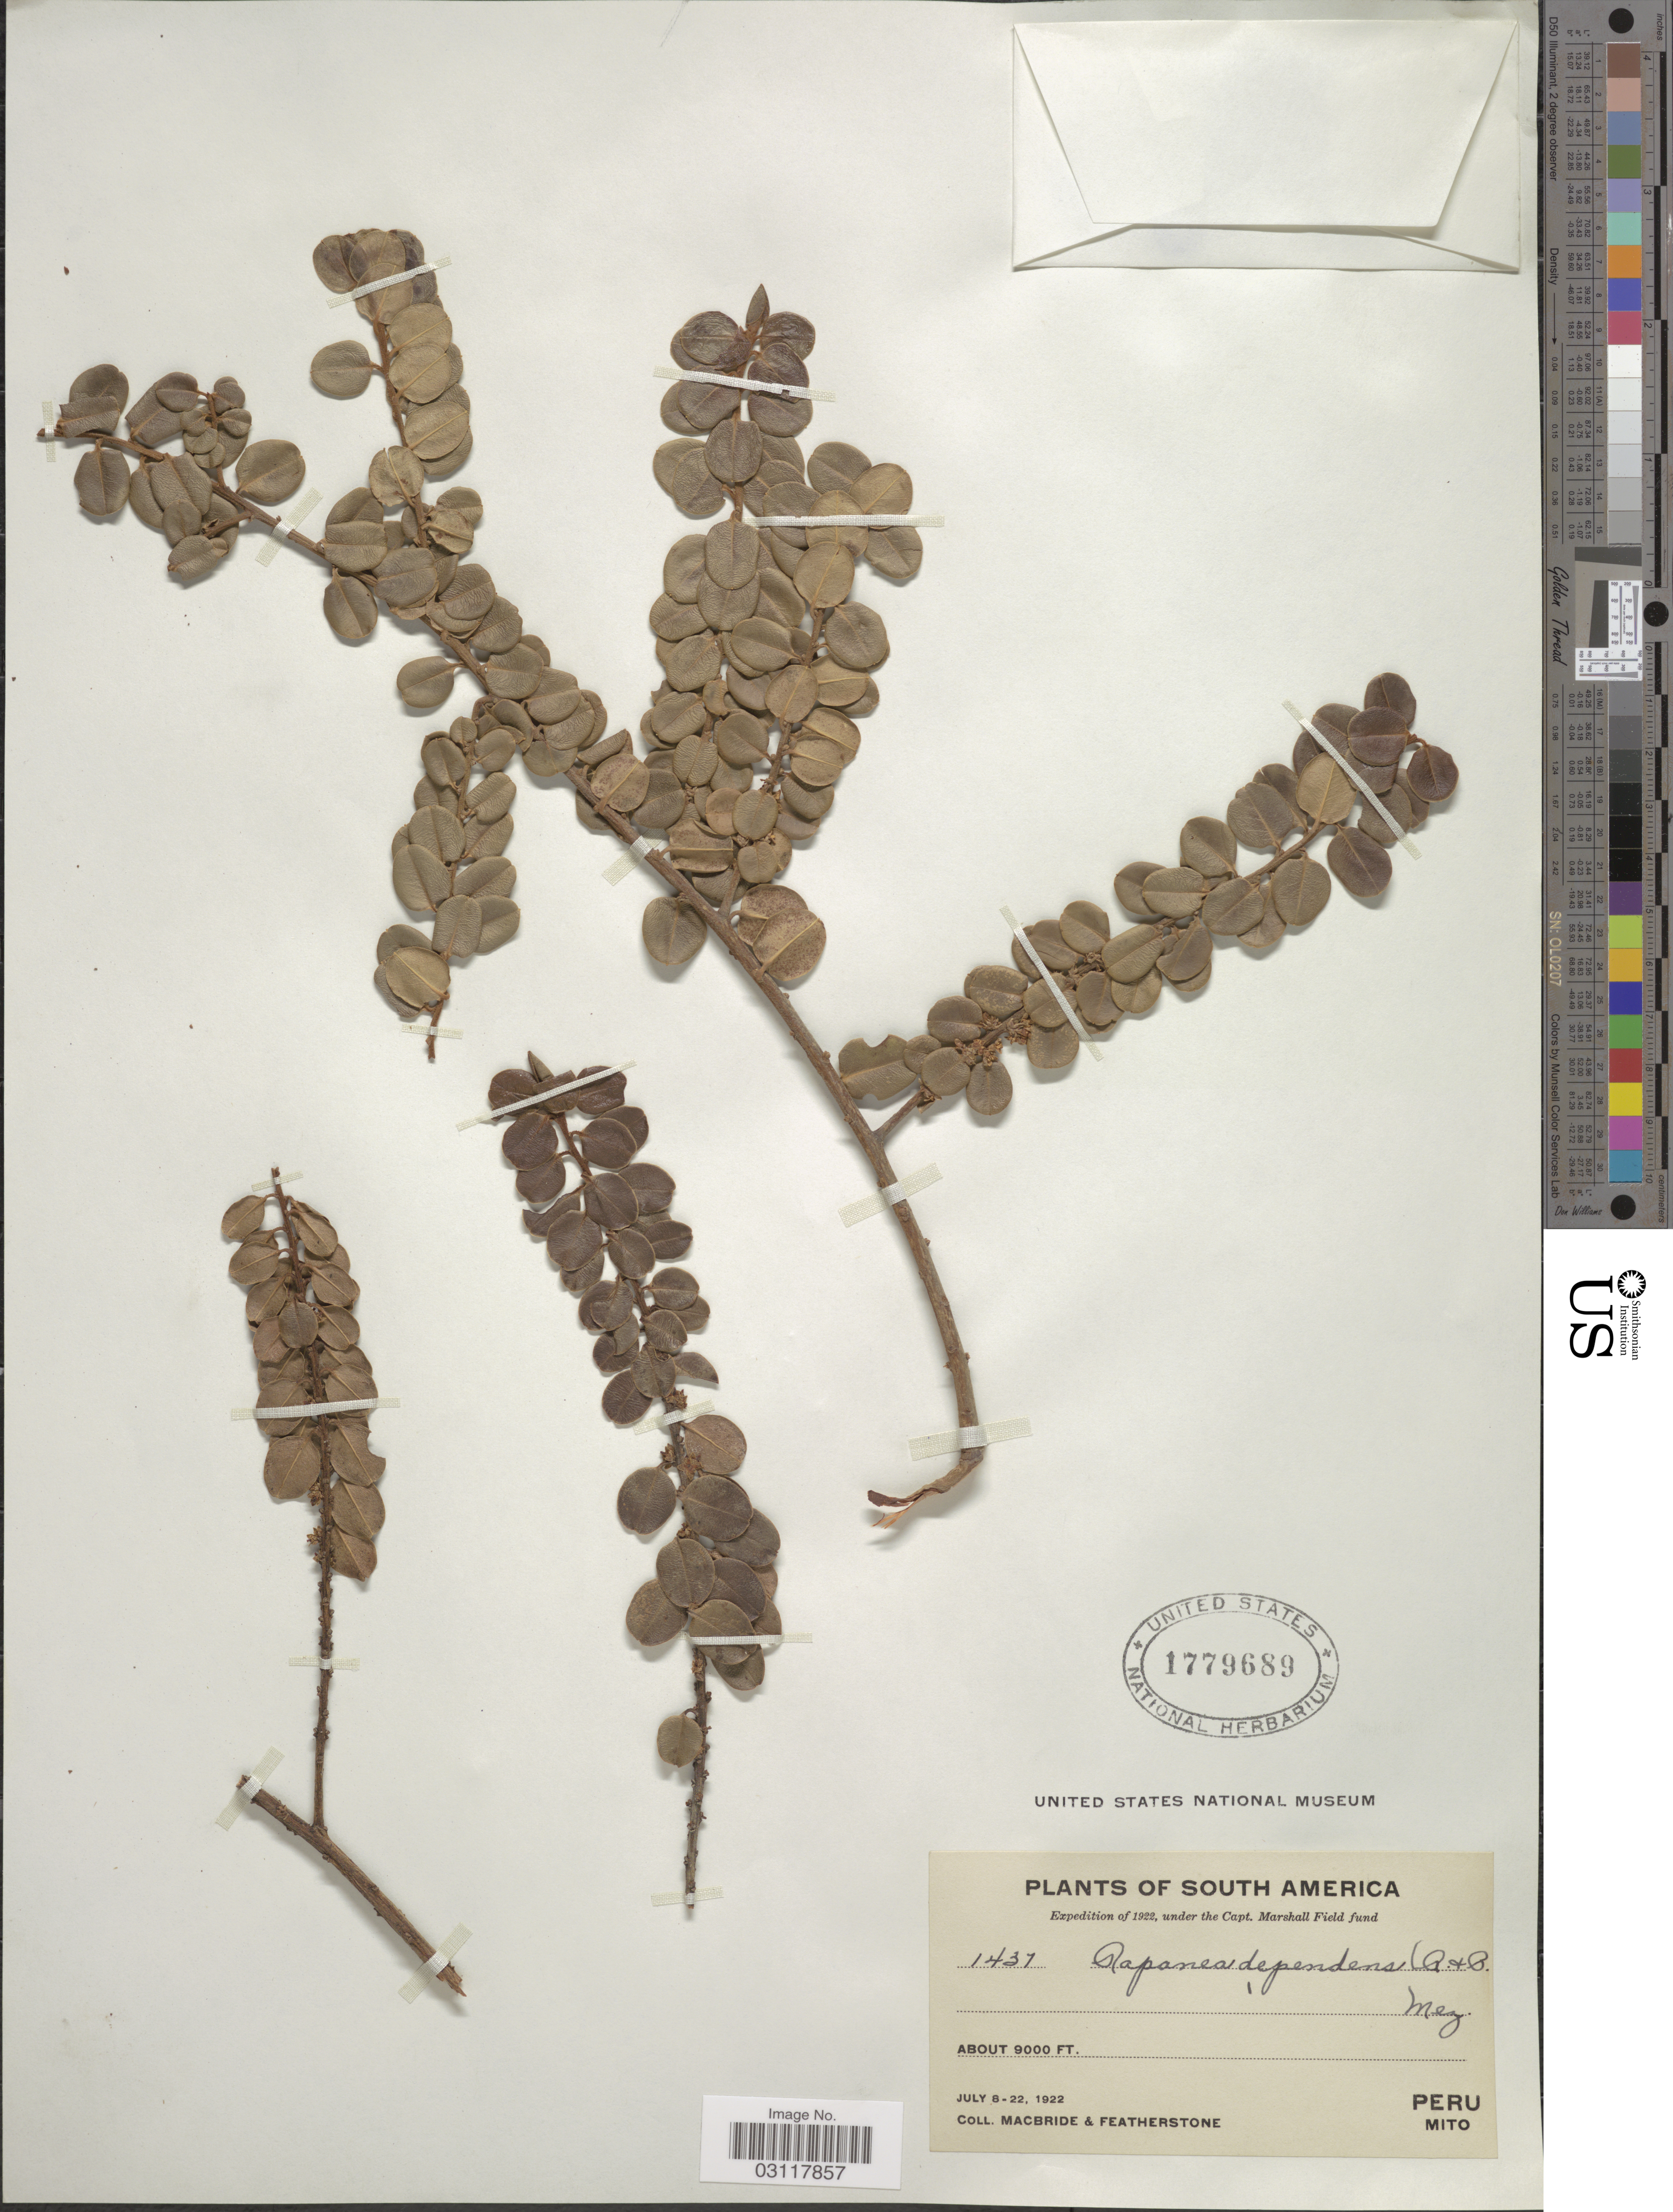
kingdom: Plantae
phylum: Tracheophyta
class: Magnoliopsida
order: Ericales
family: Primulaceae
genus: Rapanea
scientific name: Rapanea dependens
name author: (Ruiz & Pav.) Mez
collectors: Macbride, -- & -. Featherstone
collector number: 1437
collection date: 1922-07-08/1922-07-22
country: Peru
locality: Mito.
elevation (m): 2743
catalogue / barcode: US 1779689